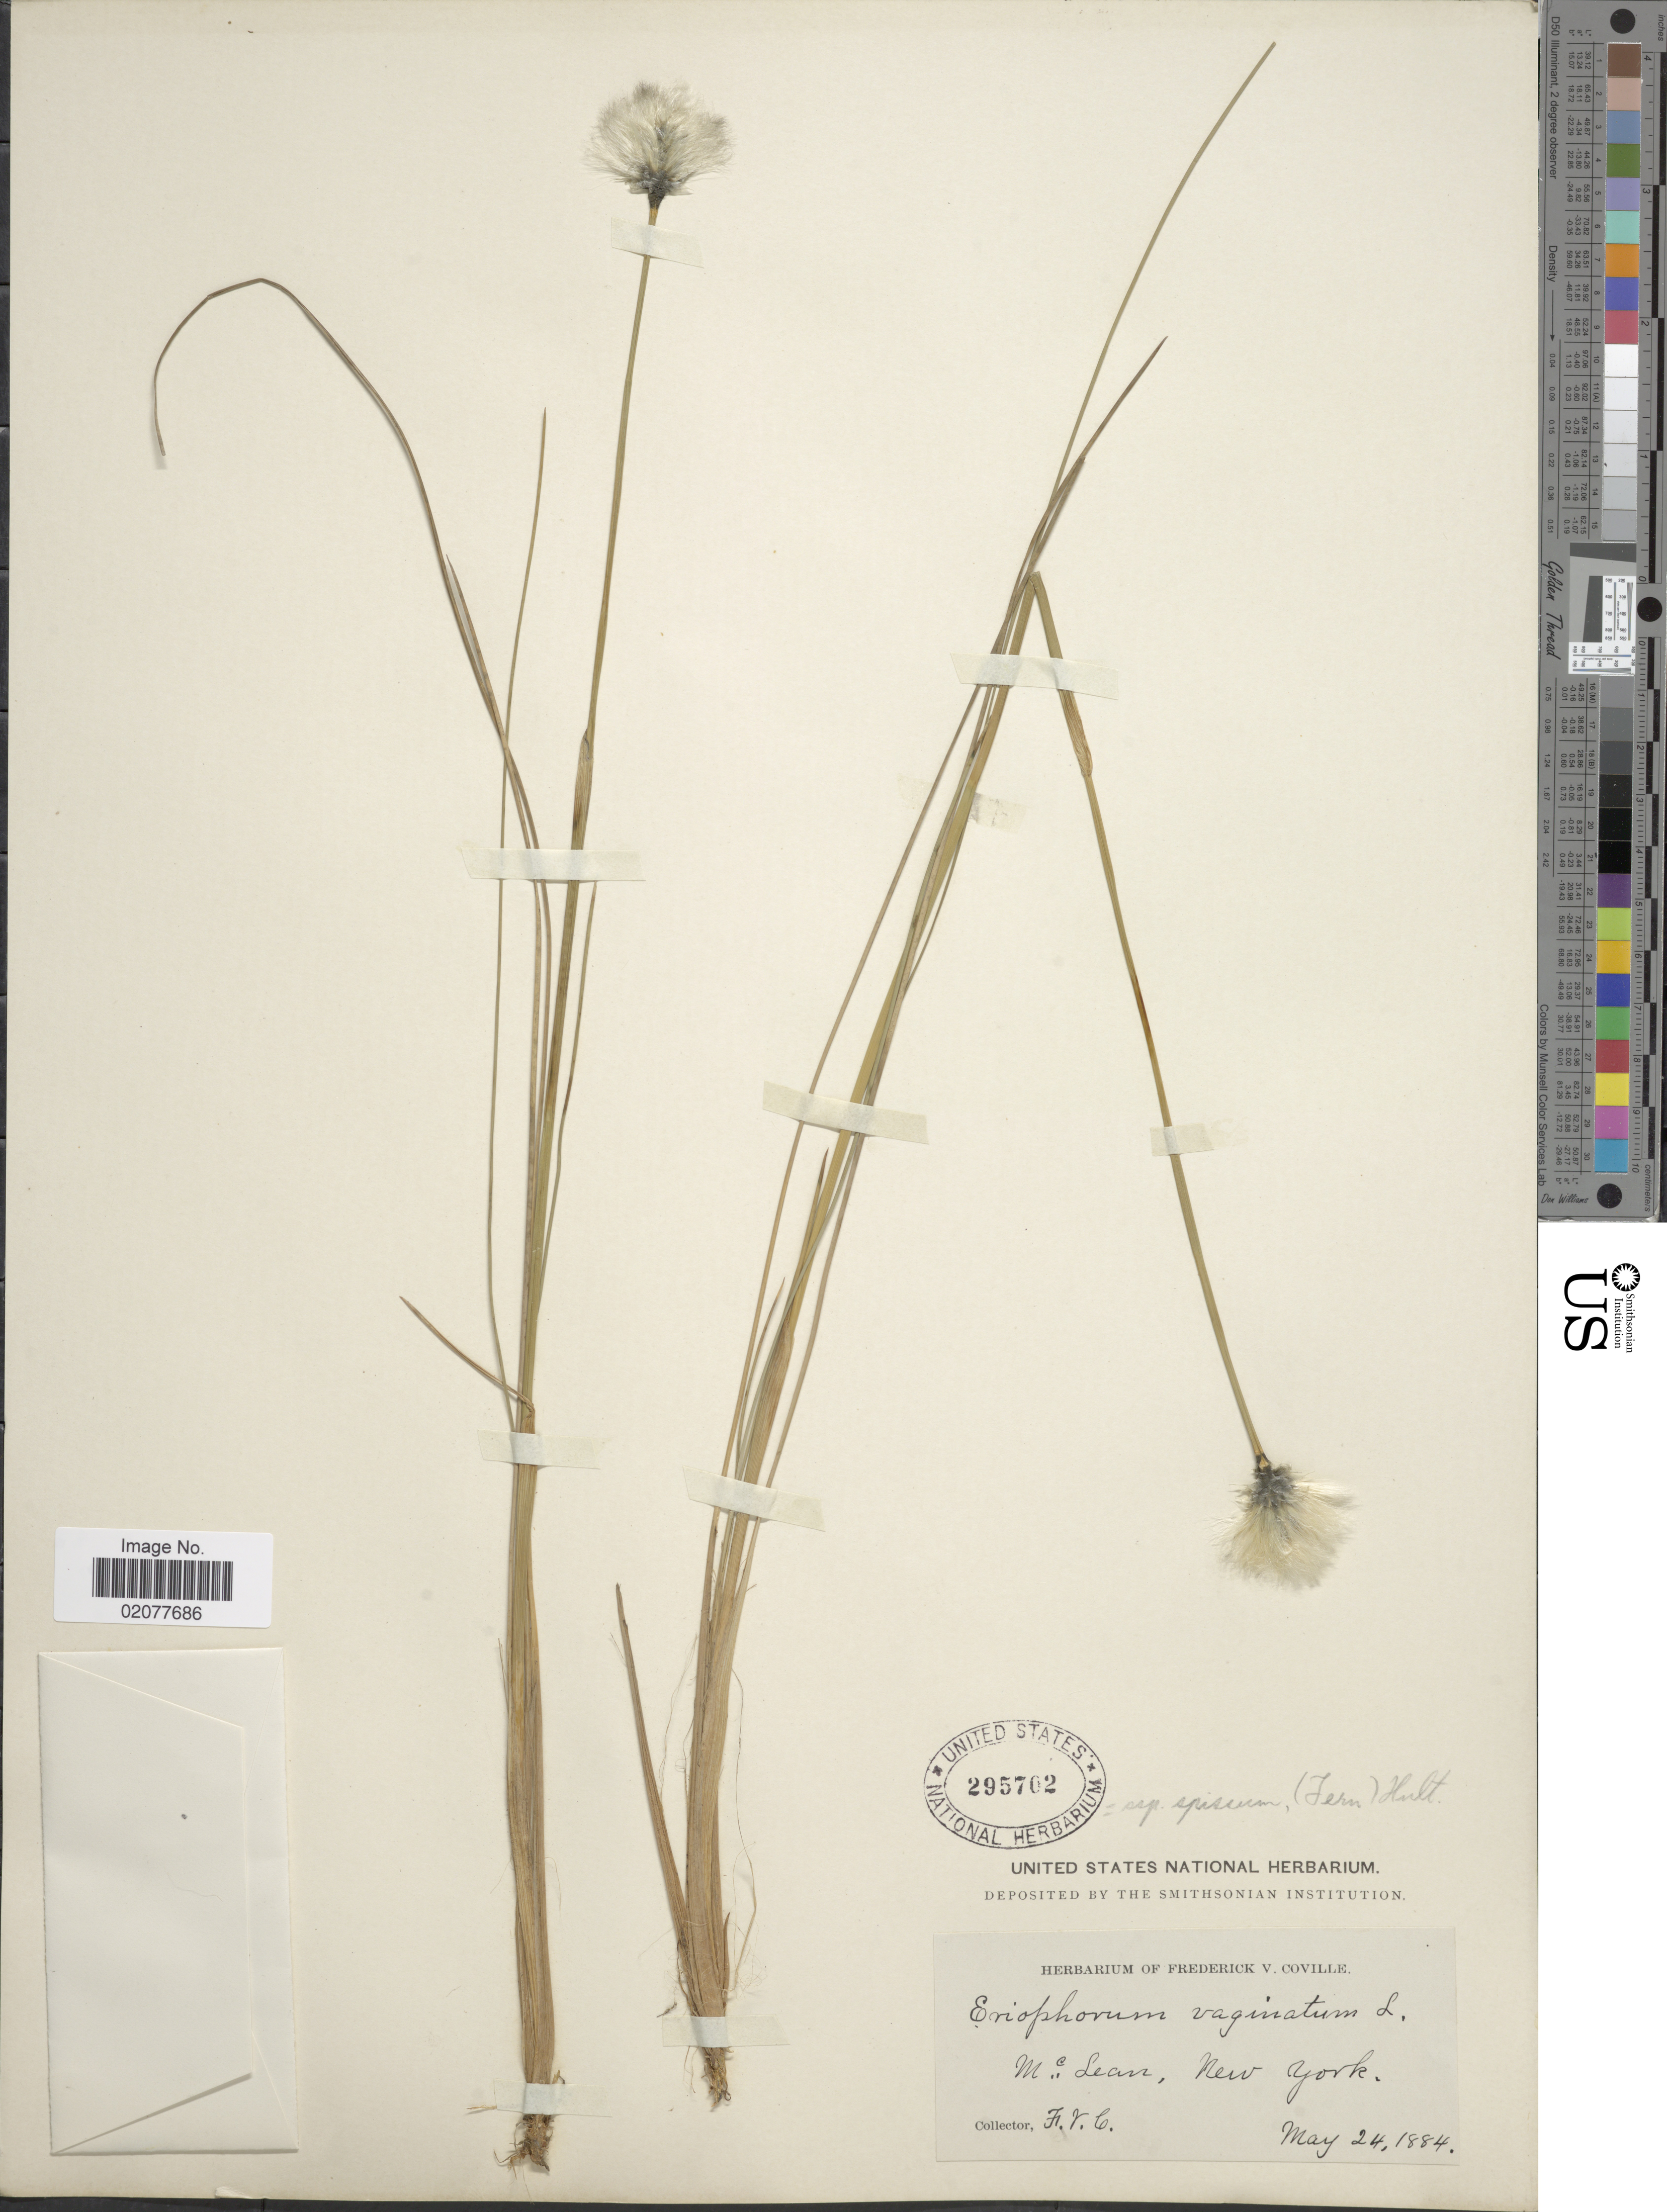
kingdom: Plantae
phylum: Tracheophyta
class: Liliopsida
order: Poales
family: Cyperaceae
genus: Eriophorum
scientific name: Eriophorum spissum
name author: Fernald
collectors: F. V. Coville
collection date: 1884-05-24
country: United States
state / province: New York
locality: Mc. Lean, New York.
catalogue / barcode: US 295702